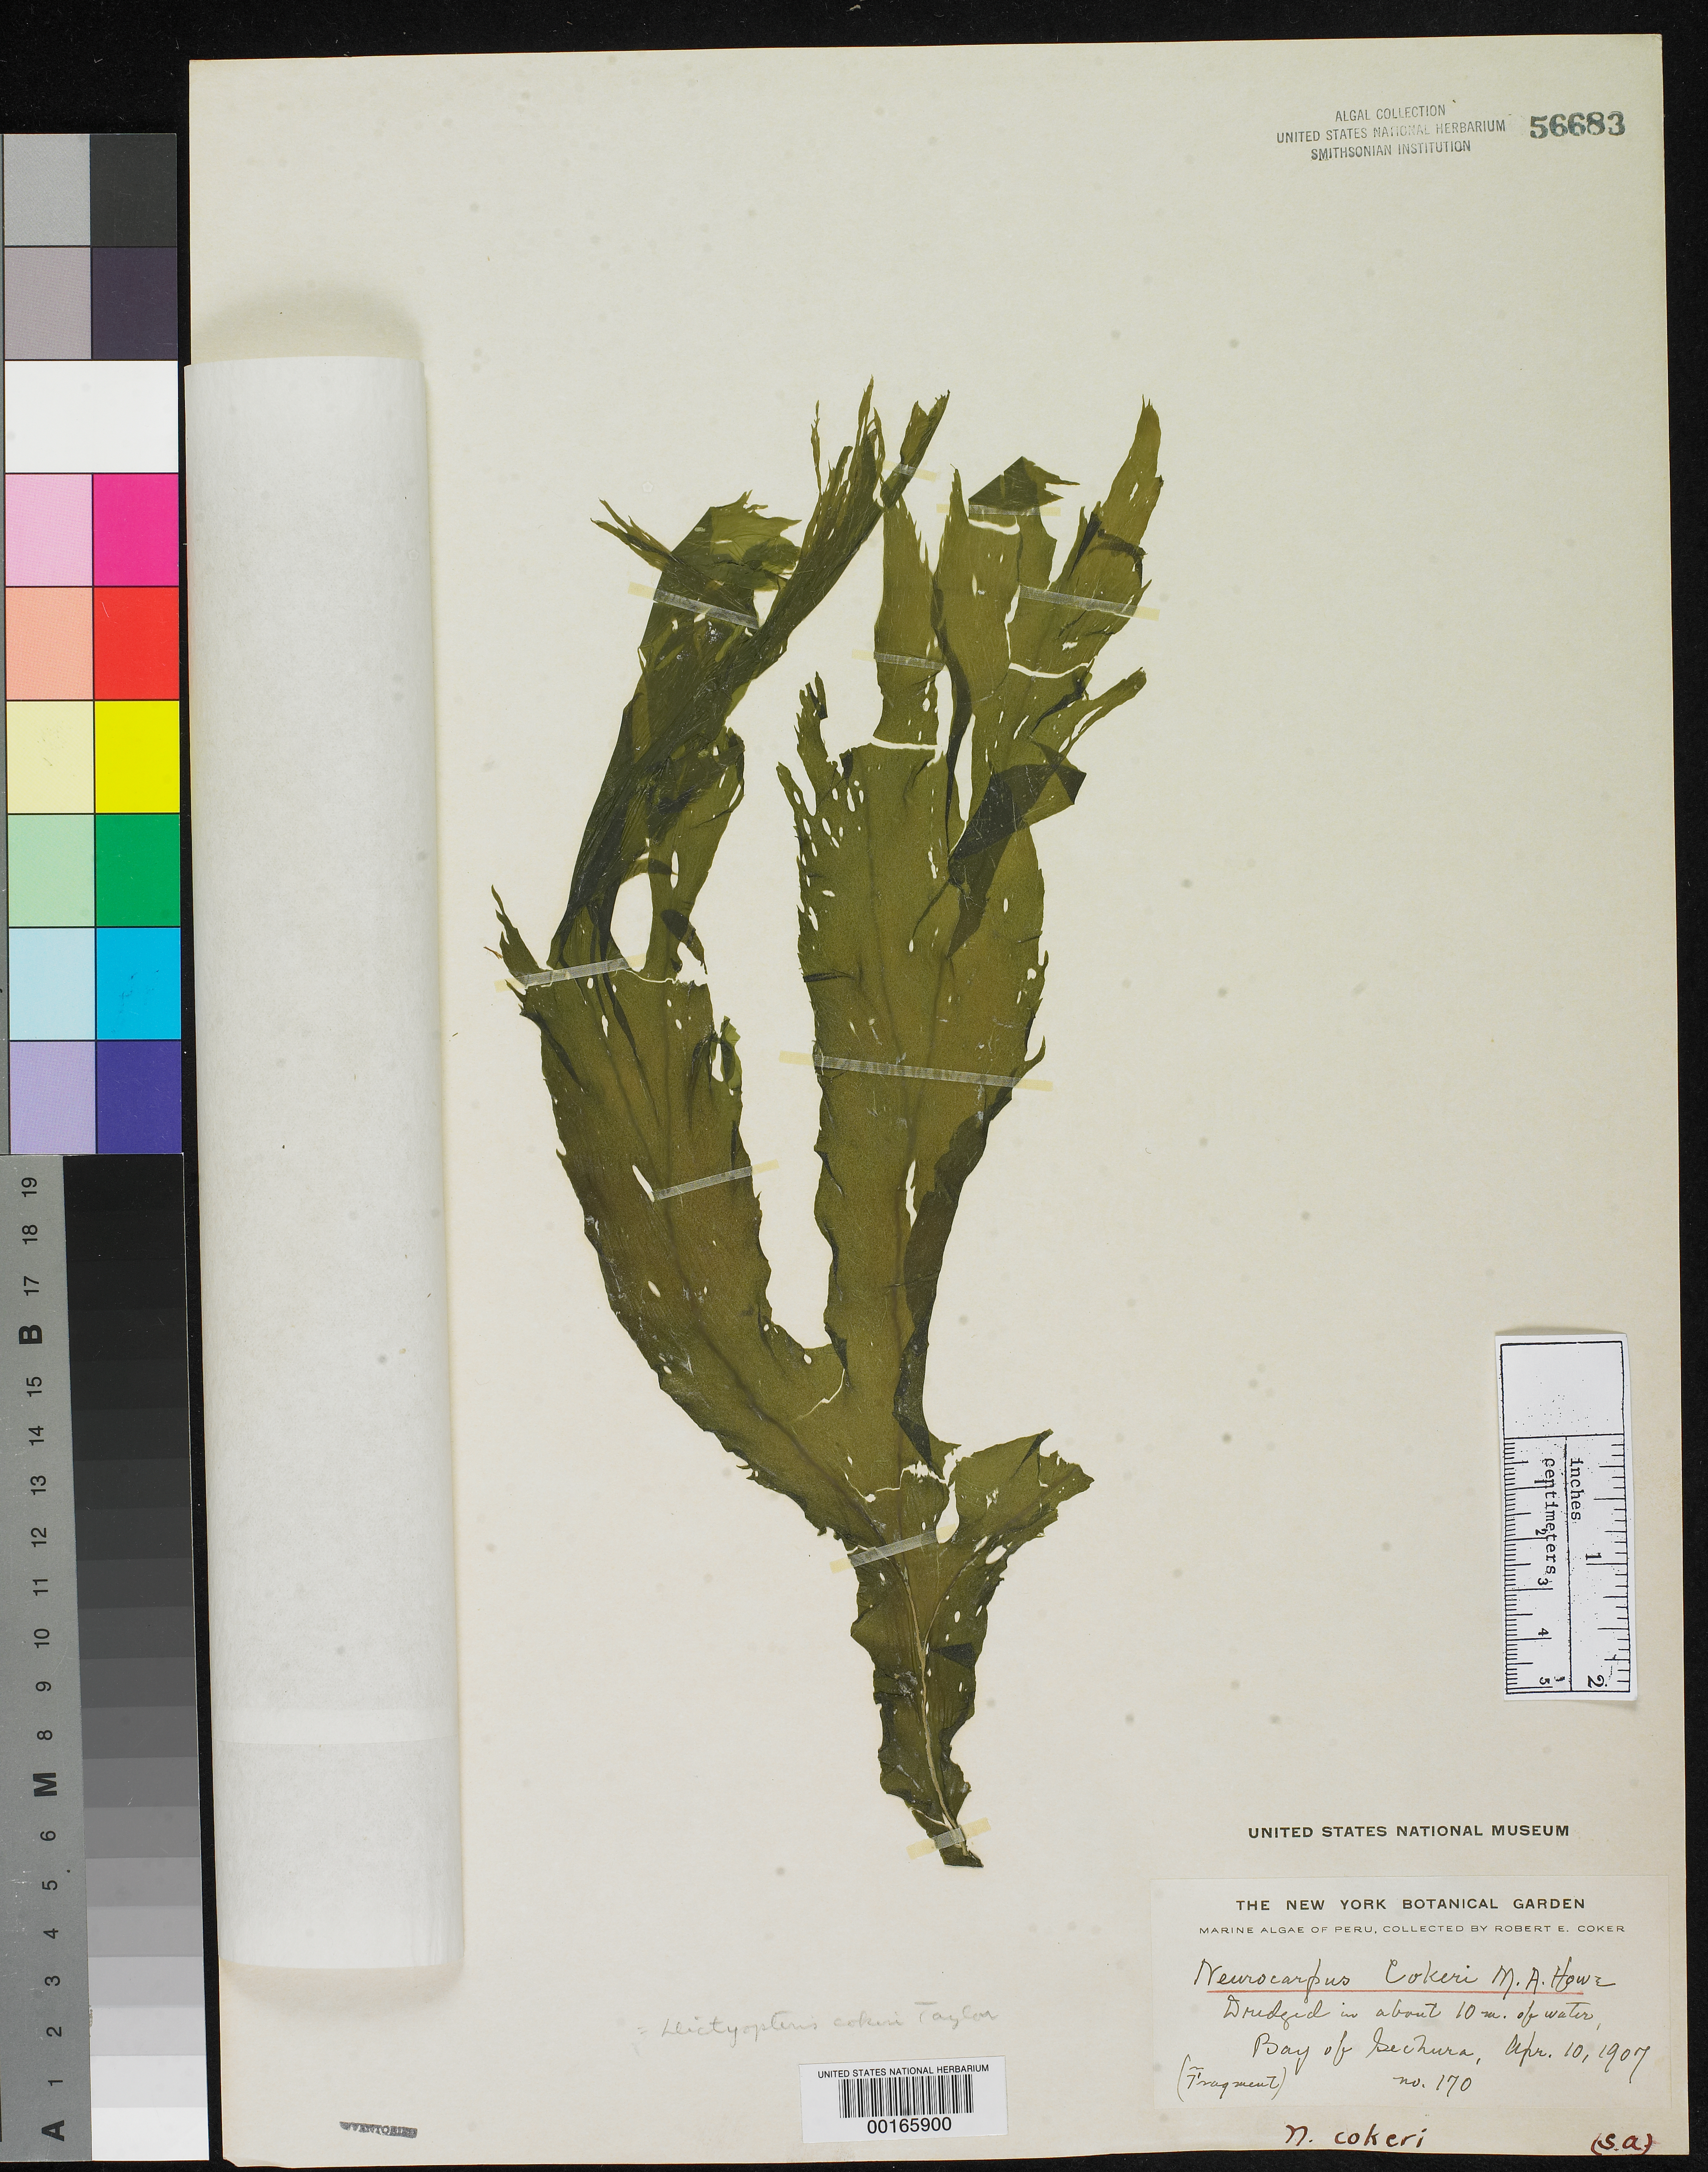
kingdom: Chromista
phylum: Ochrophyta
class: Phaeophyceae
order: Dictyotales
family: Dictyotaceae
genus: Neurocarpus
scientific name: Neurocarpus cokeri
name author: M. Howe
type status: Isotype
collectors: R. Coker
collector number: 170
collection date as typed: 10 Apr 1907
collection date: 1907-04-10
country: Peru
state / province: Piura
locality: Bahia de Sechura (Bay of Sechura)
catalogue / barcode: US 56683